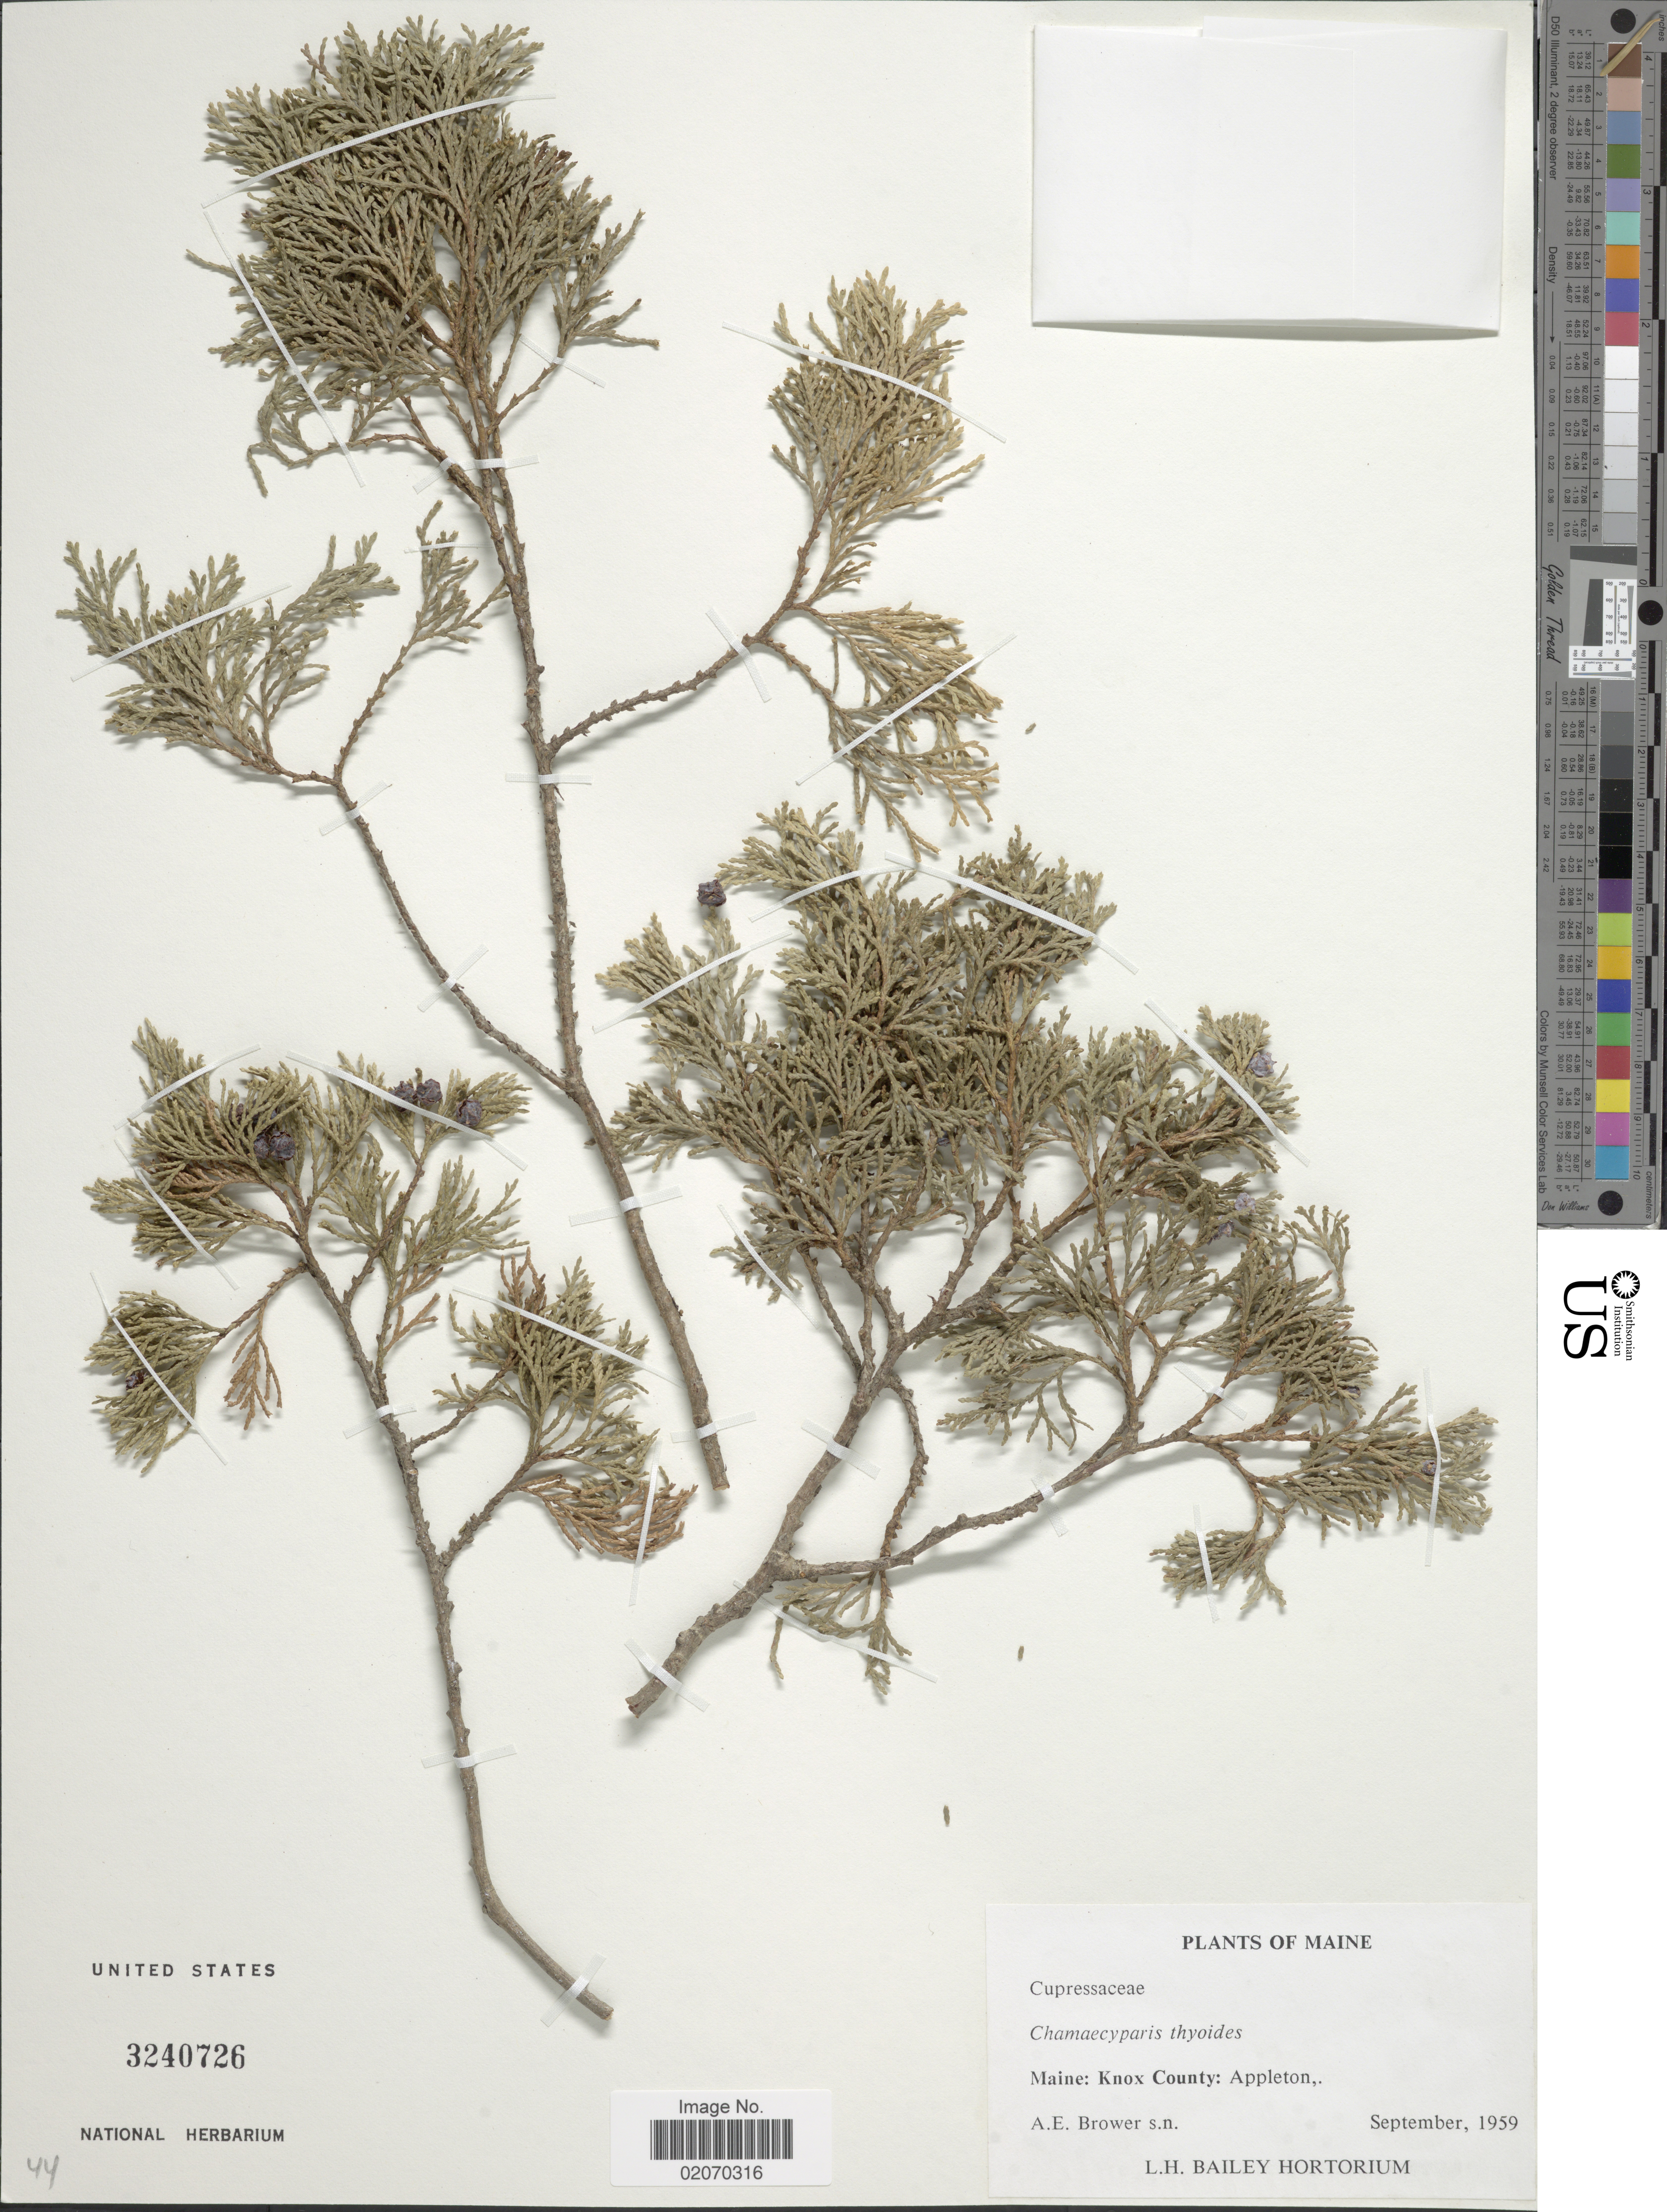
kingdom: Plantae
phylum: Tracheophyta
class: Pinopsida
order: Pinales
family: Cupressaceae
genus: Chamaecyparis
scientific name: Chamaecyparis thyoides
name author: (L.) Britton, Stearns & Poggenb.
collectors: A. E. Brower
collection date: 1959-09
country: United States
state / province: Maine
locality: Knox County: Appleton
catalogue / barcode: US 3240726